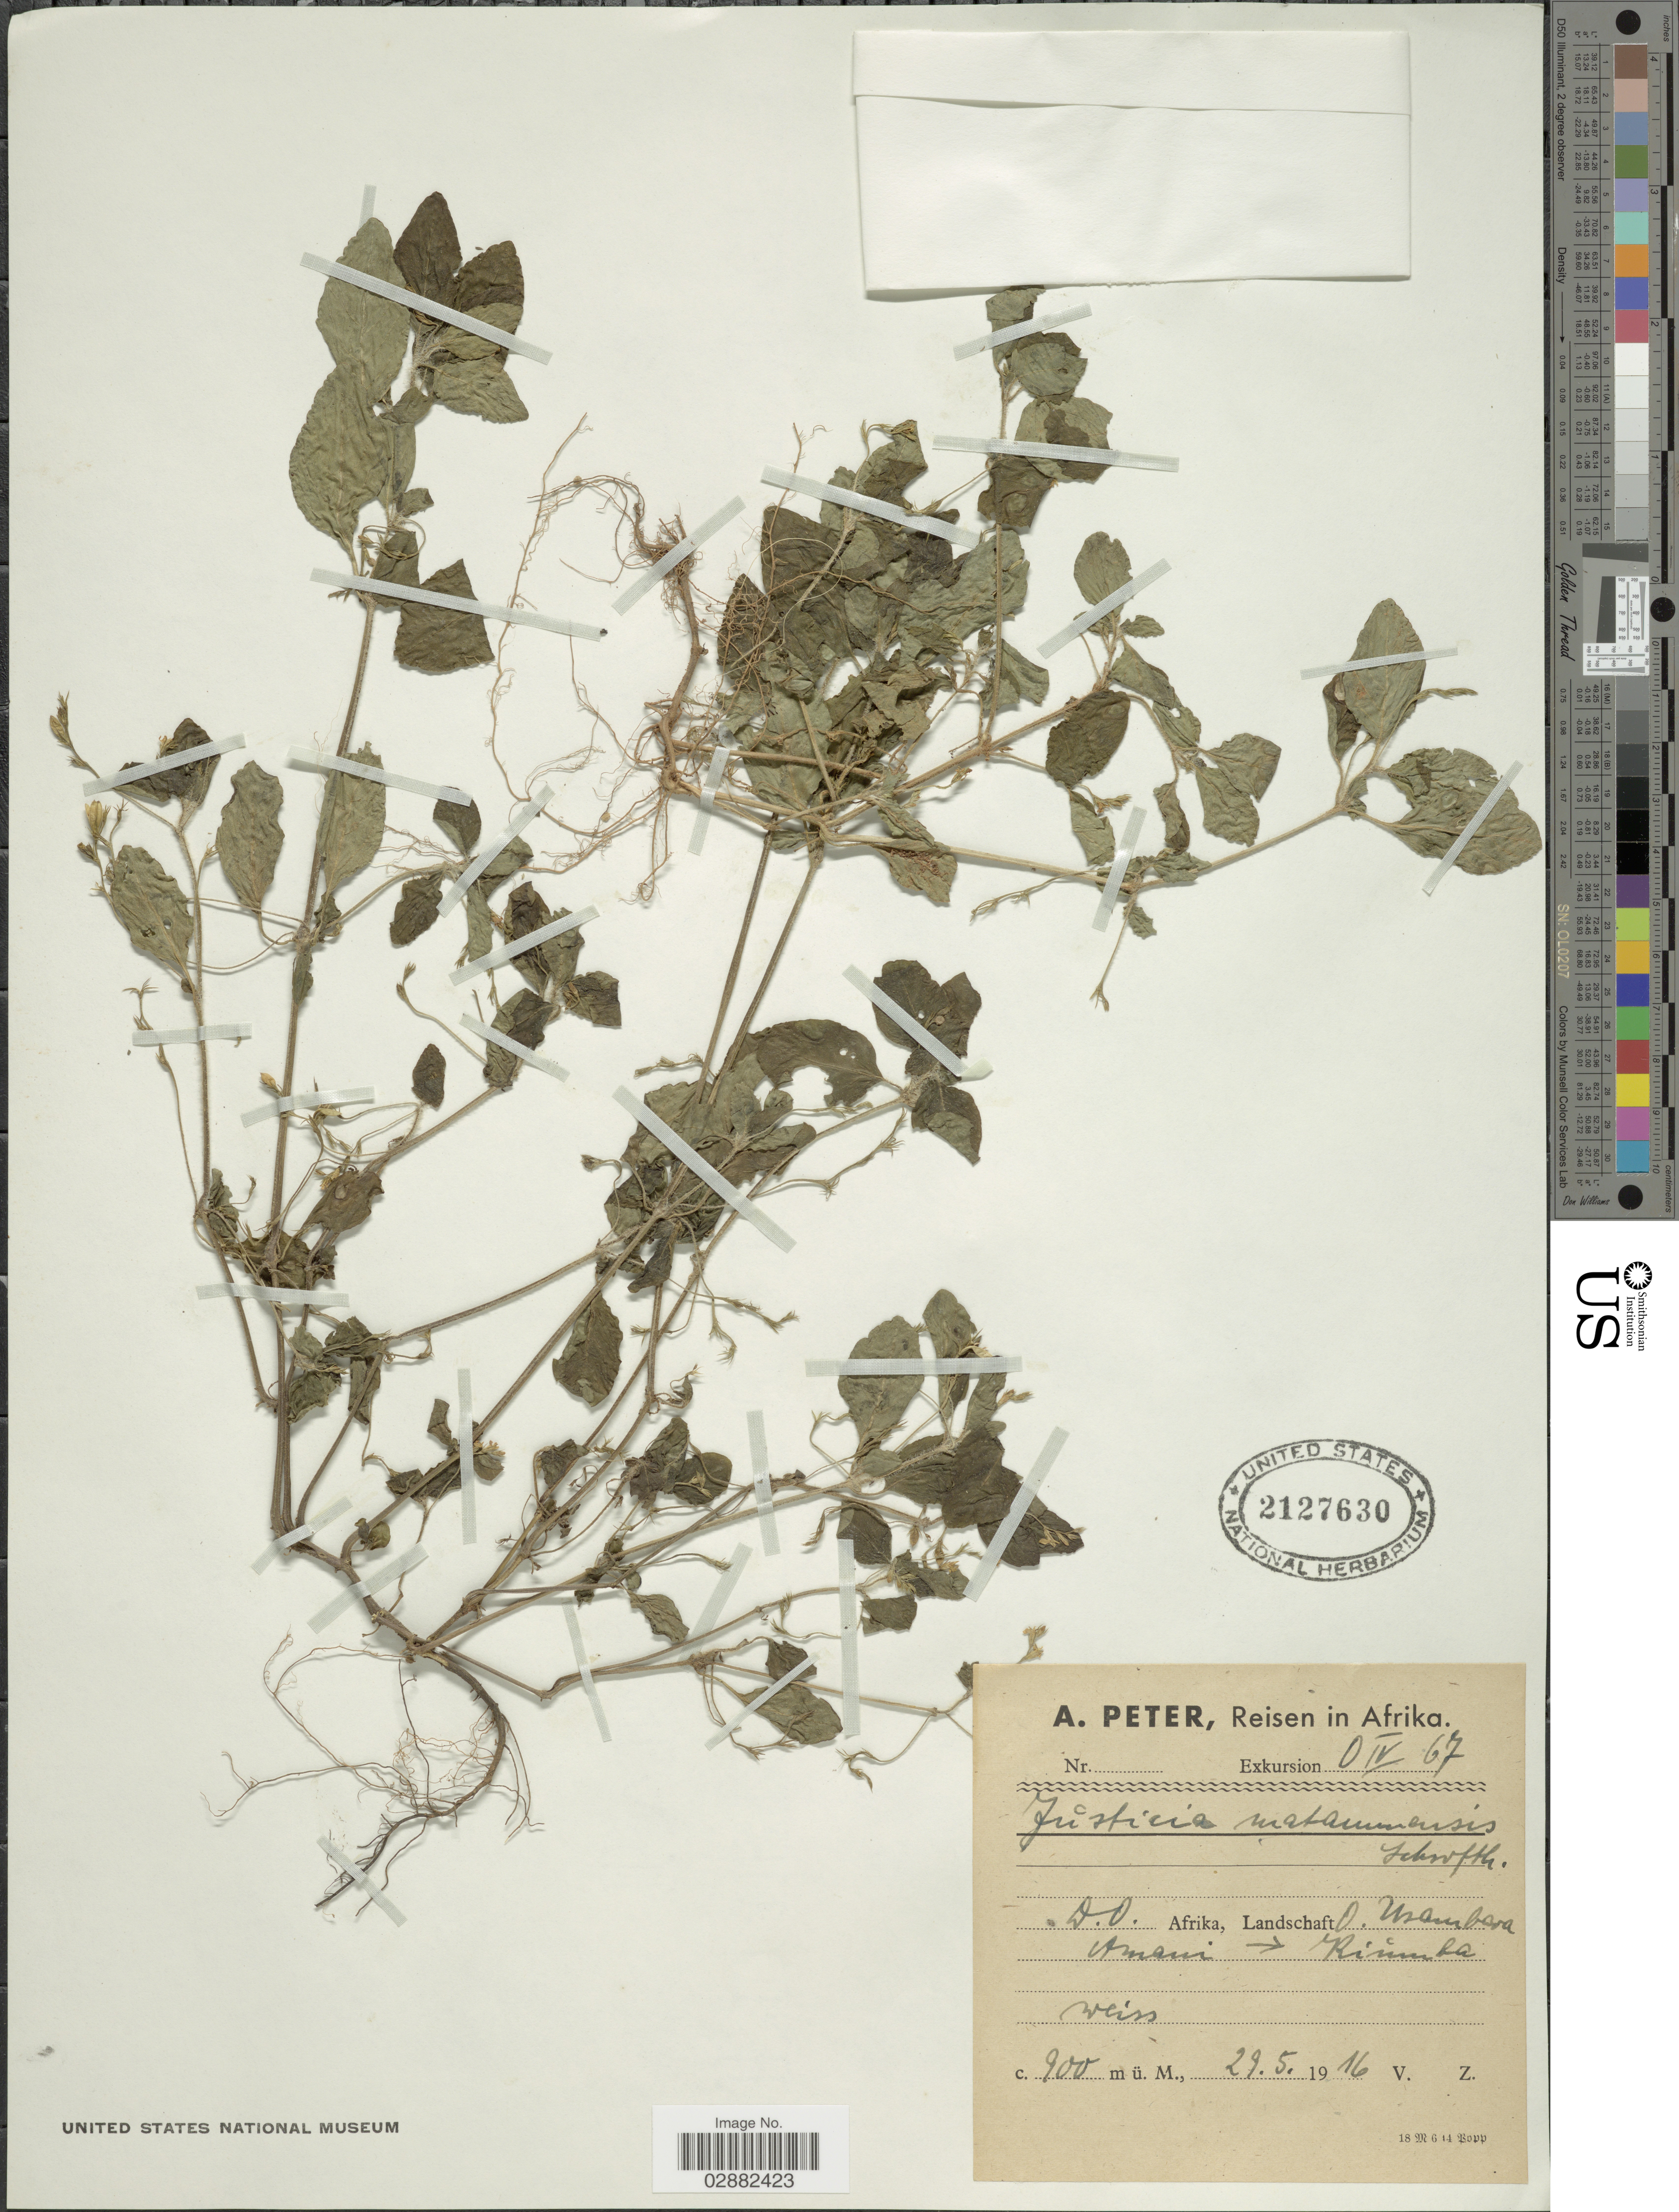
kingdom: Plantae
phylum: Tracheophyta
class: Magnoliopsida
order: Lamiales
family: Acanthaceae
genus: Justicia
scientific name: Justicia matammensis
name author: (Schweinf.) Oliv.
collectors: A. Peter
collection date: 1916-05-29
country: Tanzania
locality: D.O. Afrika, Landschaft O. Usambara. Amani - Kiumba.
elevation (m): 900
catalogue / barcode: US 2127630